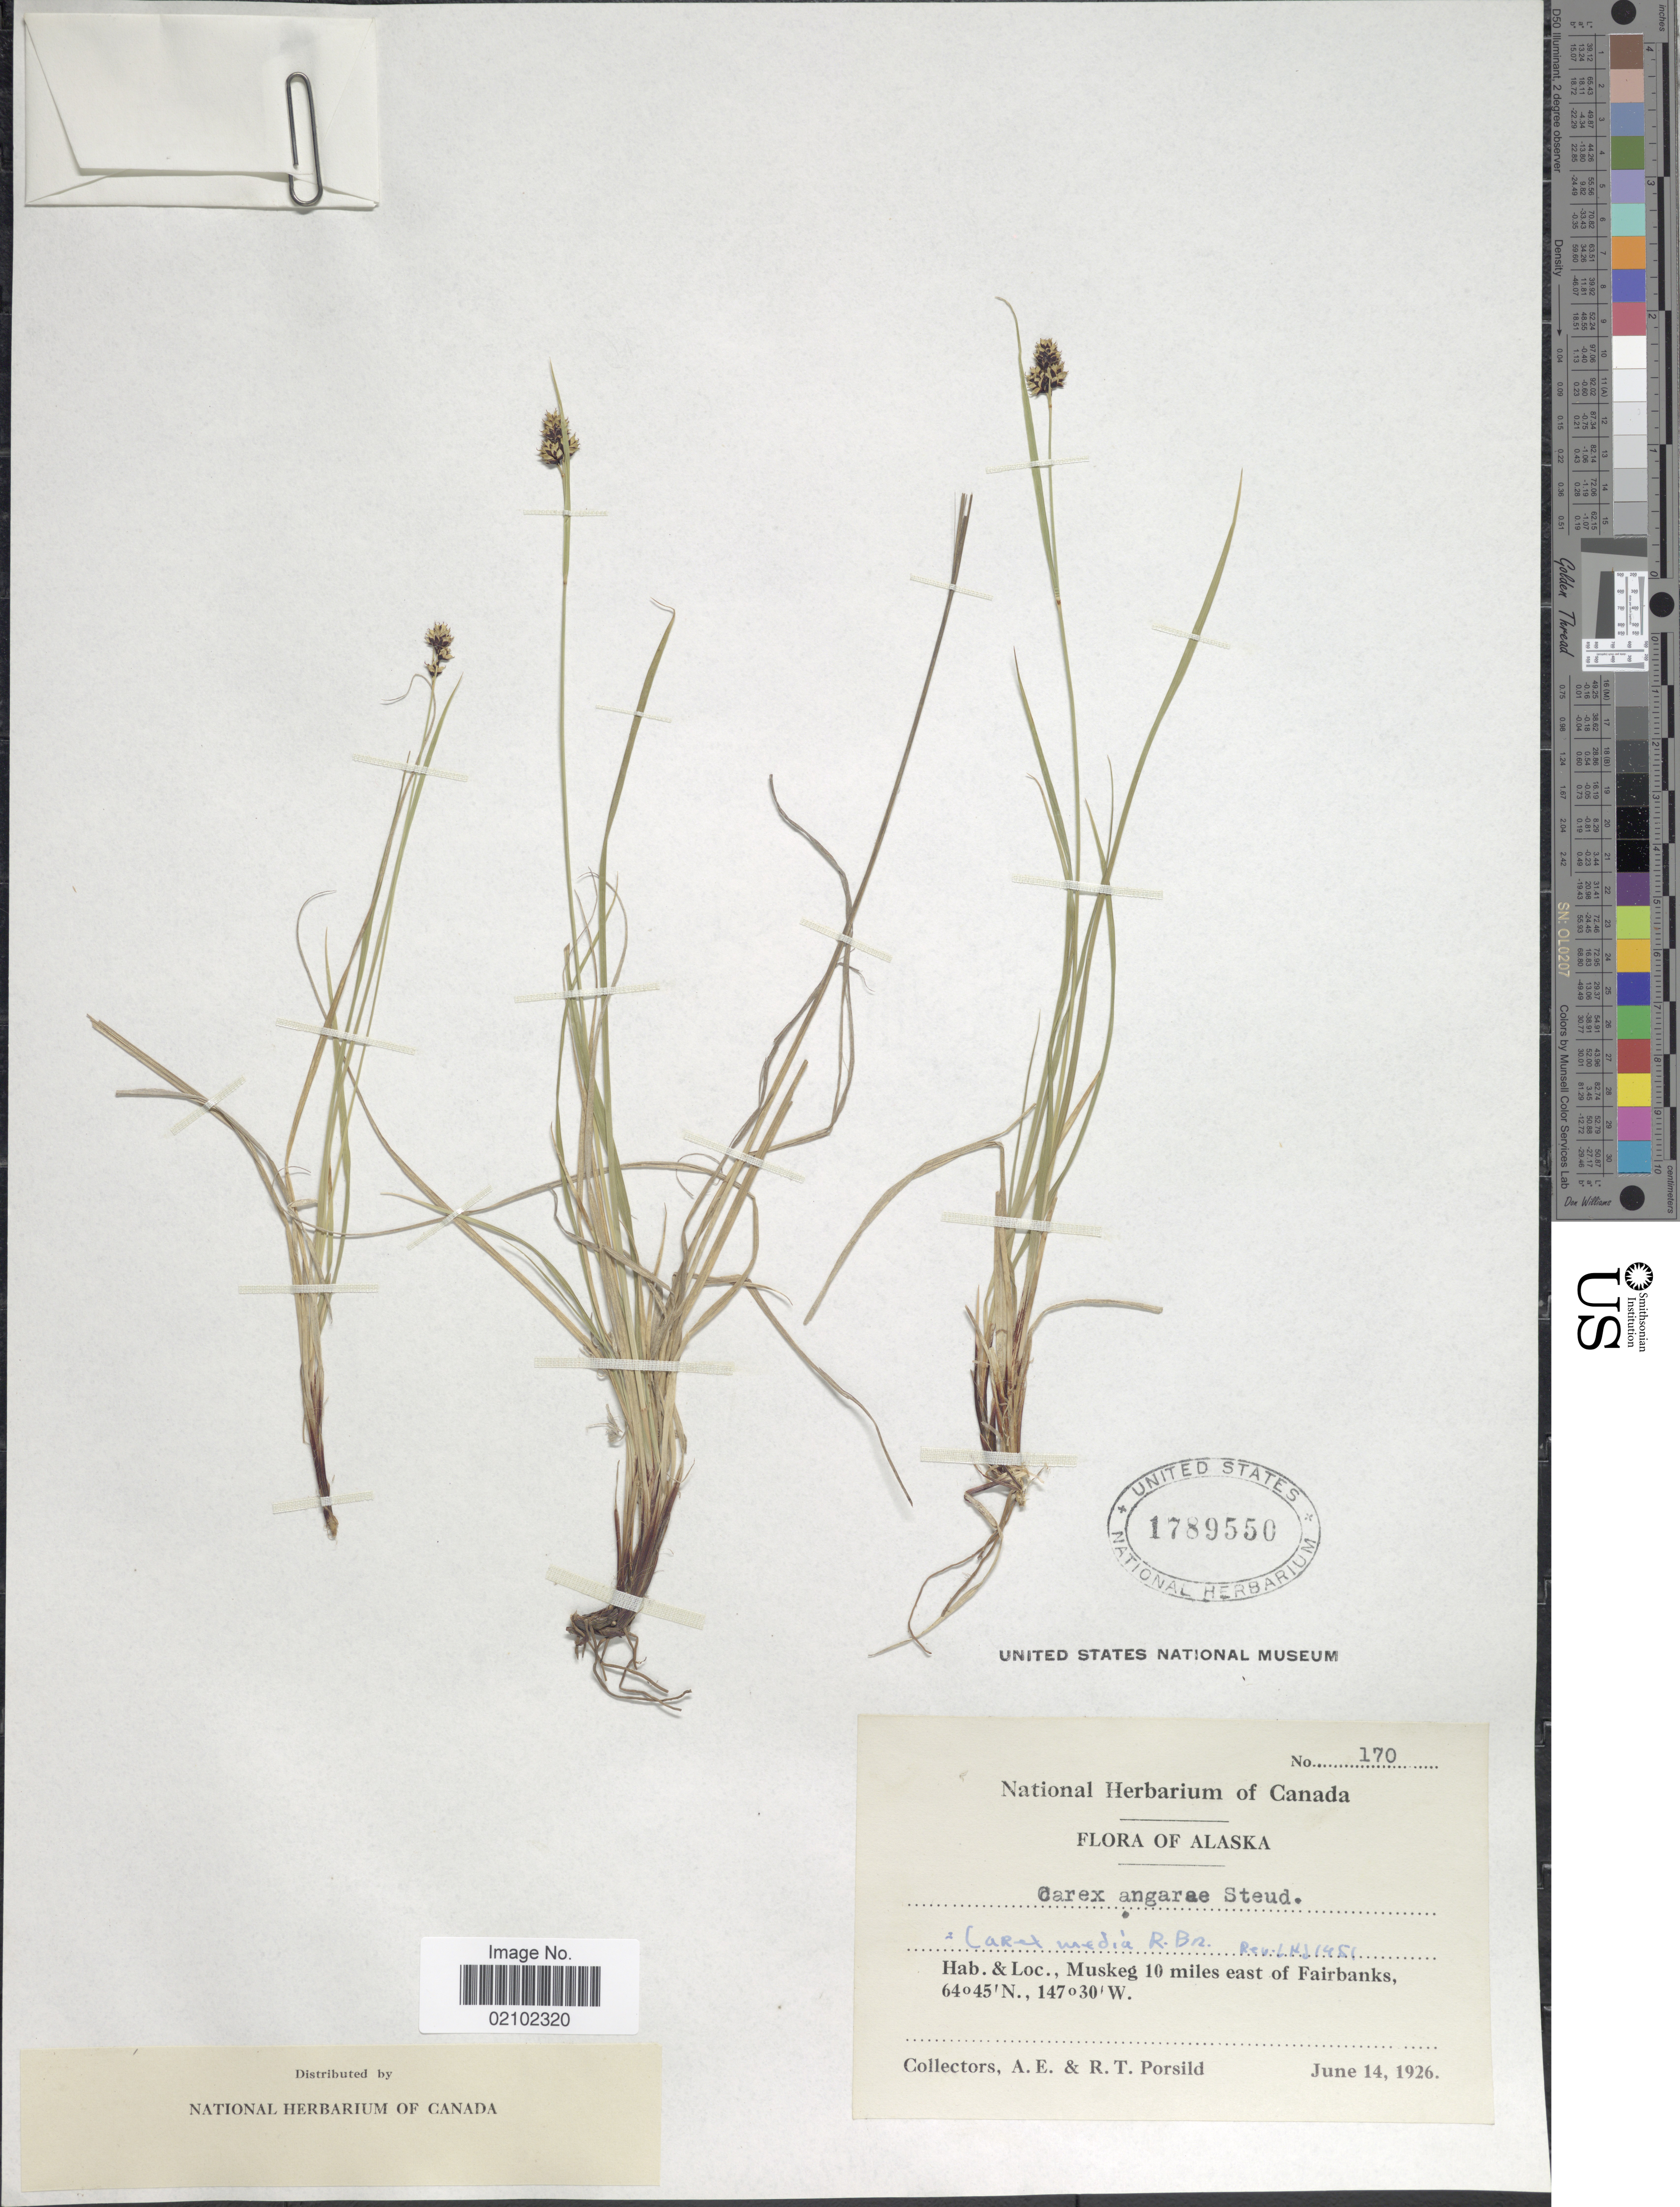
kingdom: Plantae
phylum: Tracheophyta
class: Liliopsida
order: Poales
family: Cyperaceae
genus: Carex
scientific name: Carex media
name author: R. Br.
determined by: Strong, Mark T., (BOT), Smithsonian Institution - National Museum of Natural History (UNITED STATES)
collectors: A. E. Porsild & R. T. Porsild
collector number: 170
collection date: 1926-06-14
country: United States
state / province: Alaska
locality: Muskeg 10 miles east of Fairbanks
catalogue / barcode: US 1789550